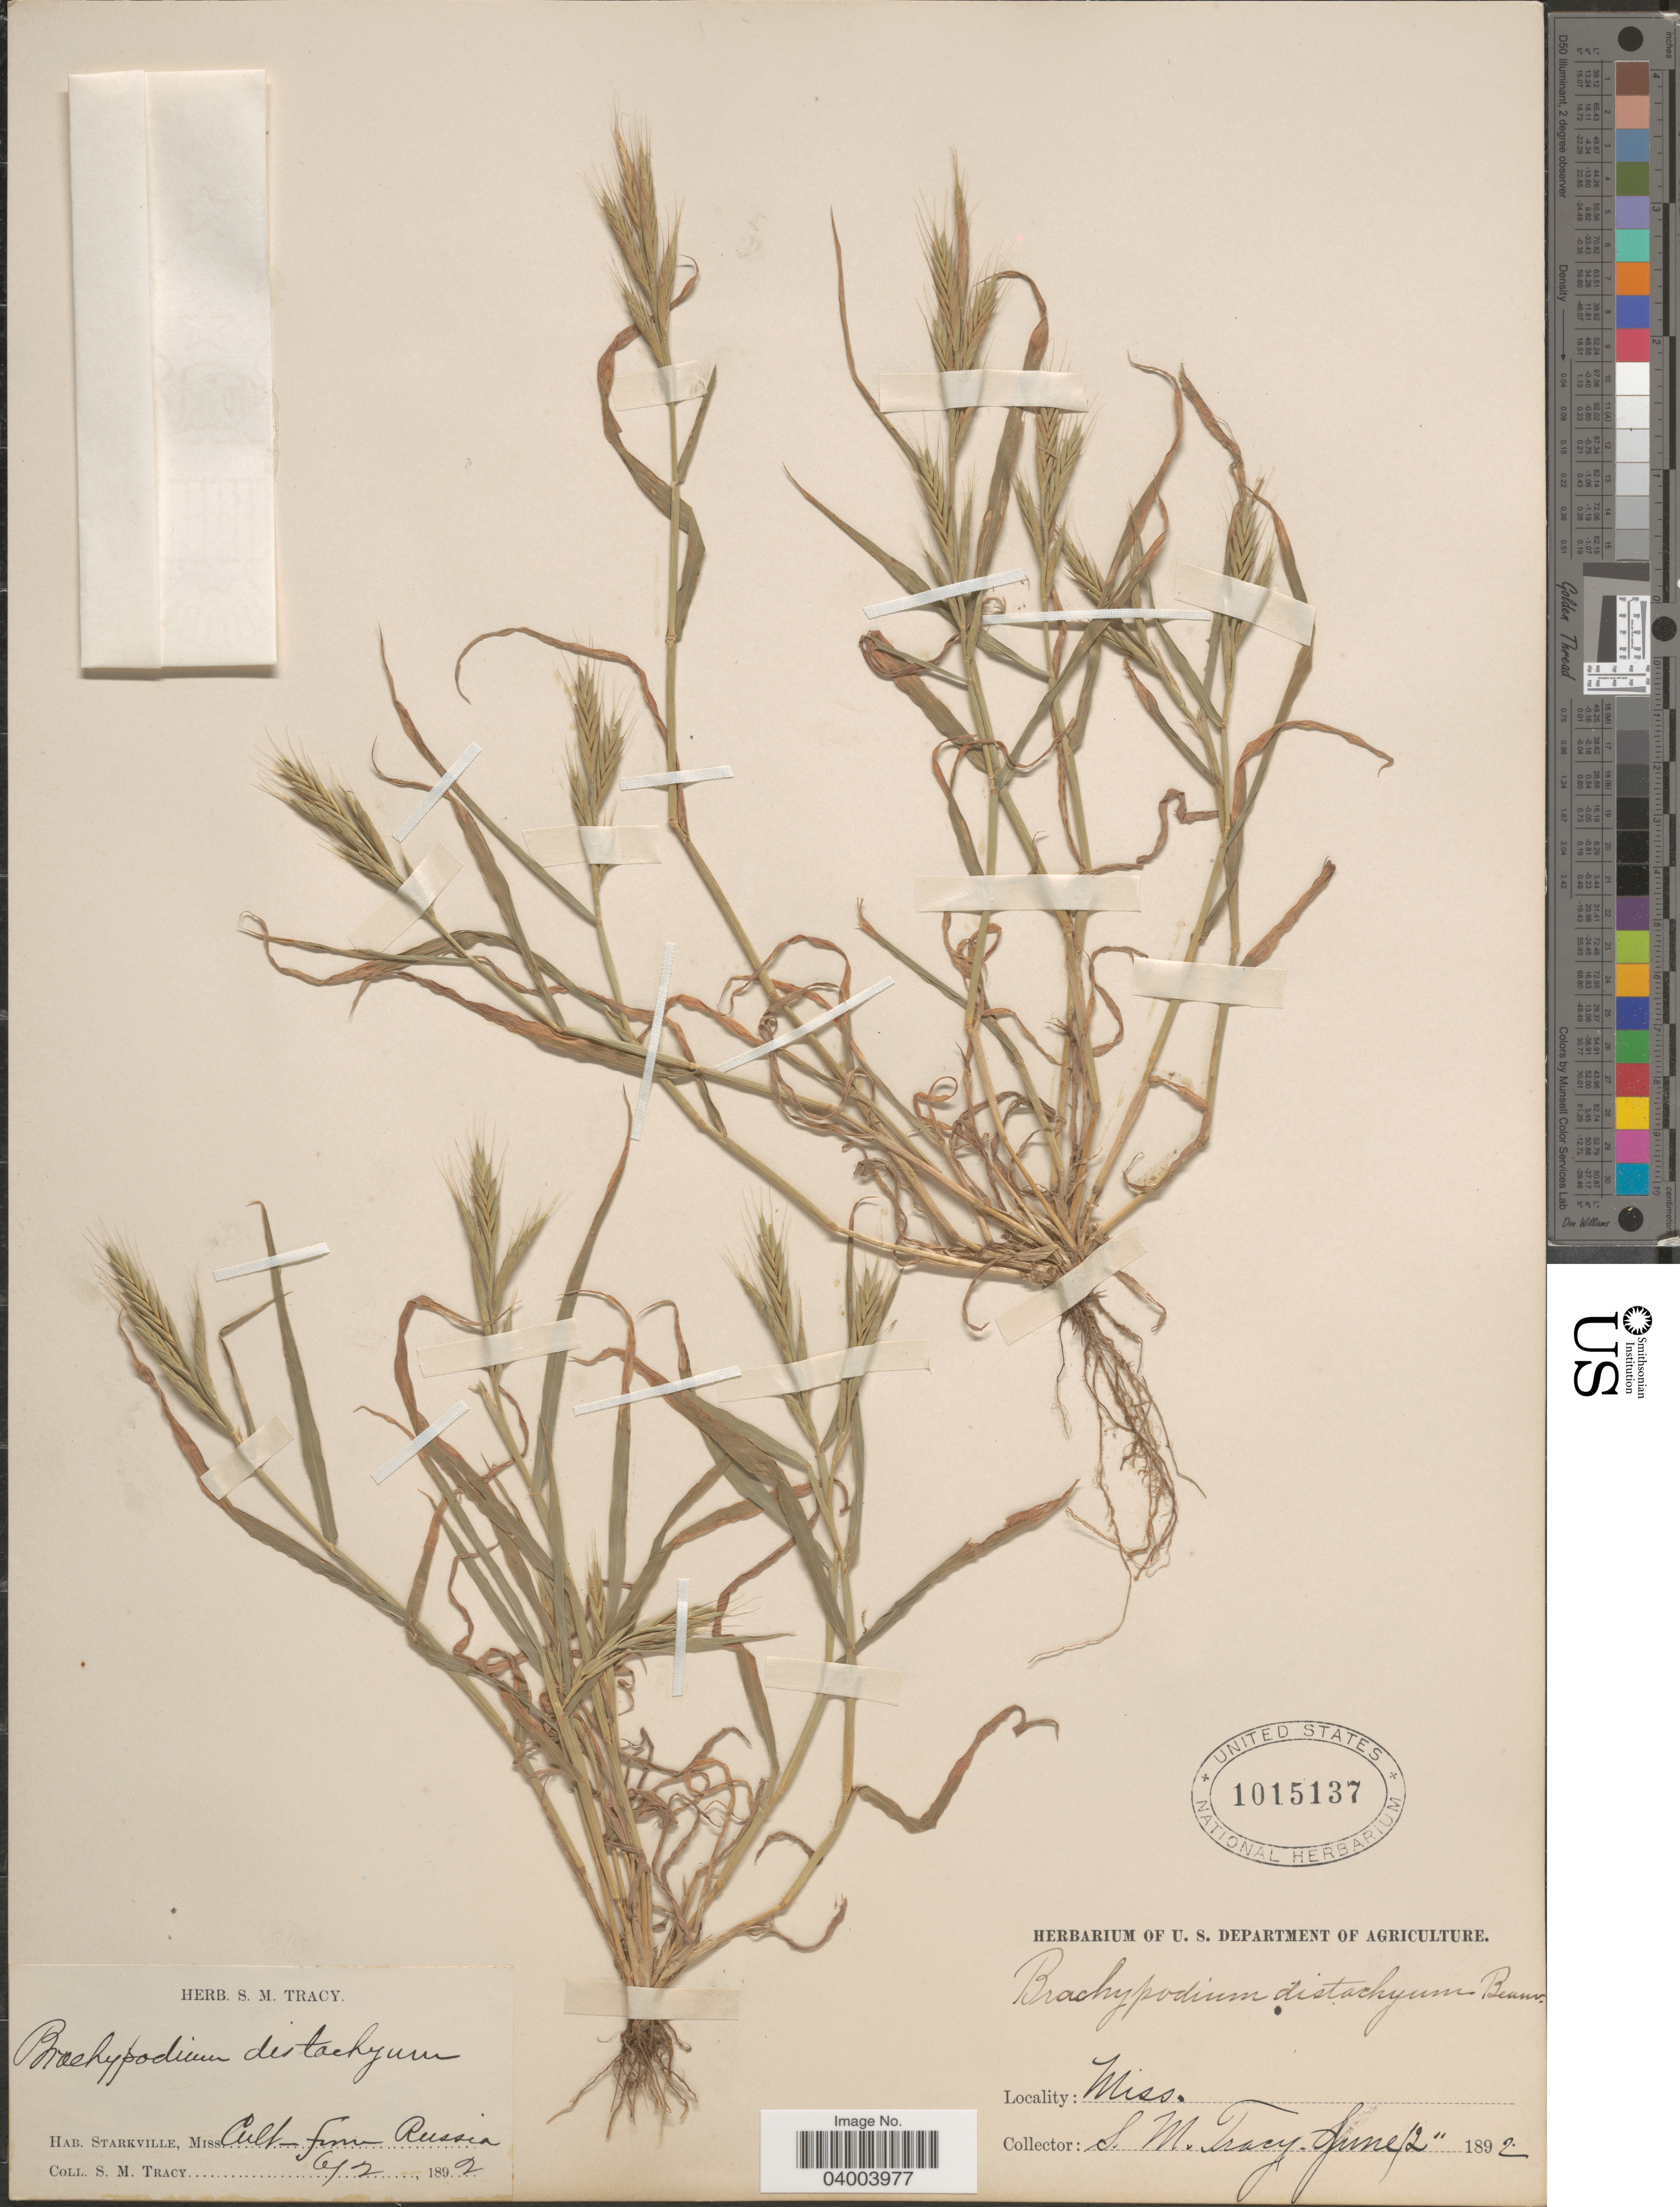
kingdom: Plantae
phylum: Tracheophyta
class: Liliopsida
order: Poales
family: Poaceae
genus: Brachypodium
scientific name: Brachypodium distachyon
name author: (L.) P. Beauv.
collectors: S. M. Tracy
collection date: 1892-06-02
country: United States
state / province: Mississippi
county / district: Oktibbeha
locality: Starkville.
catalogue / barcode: US 1015137